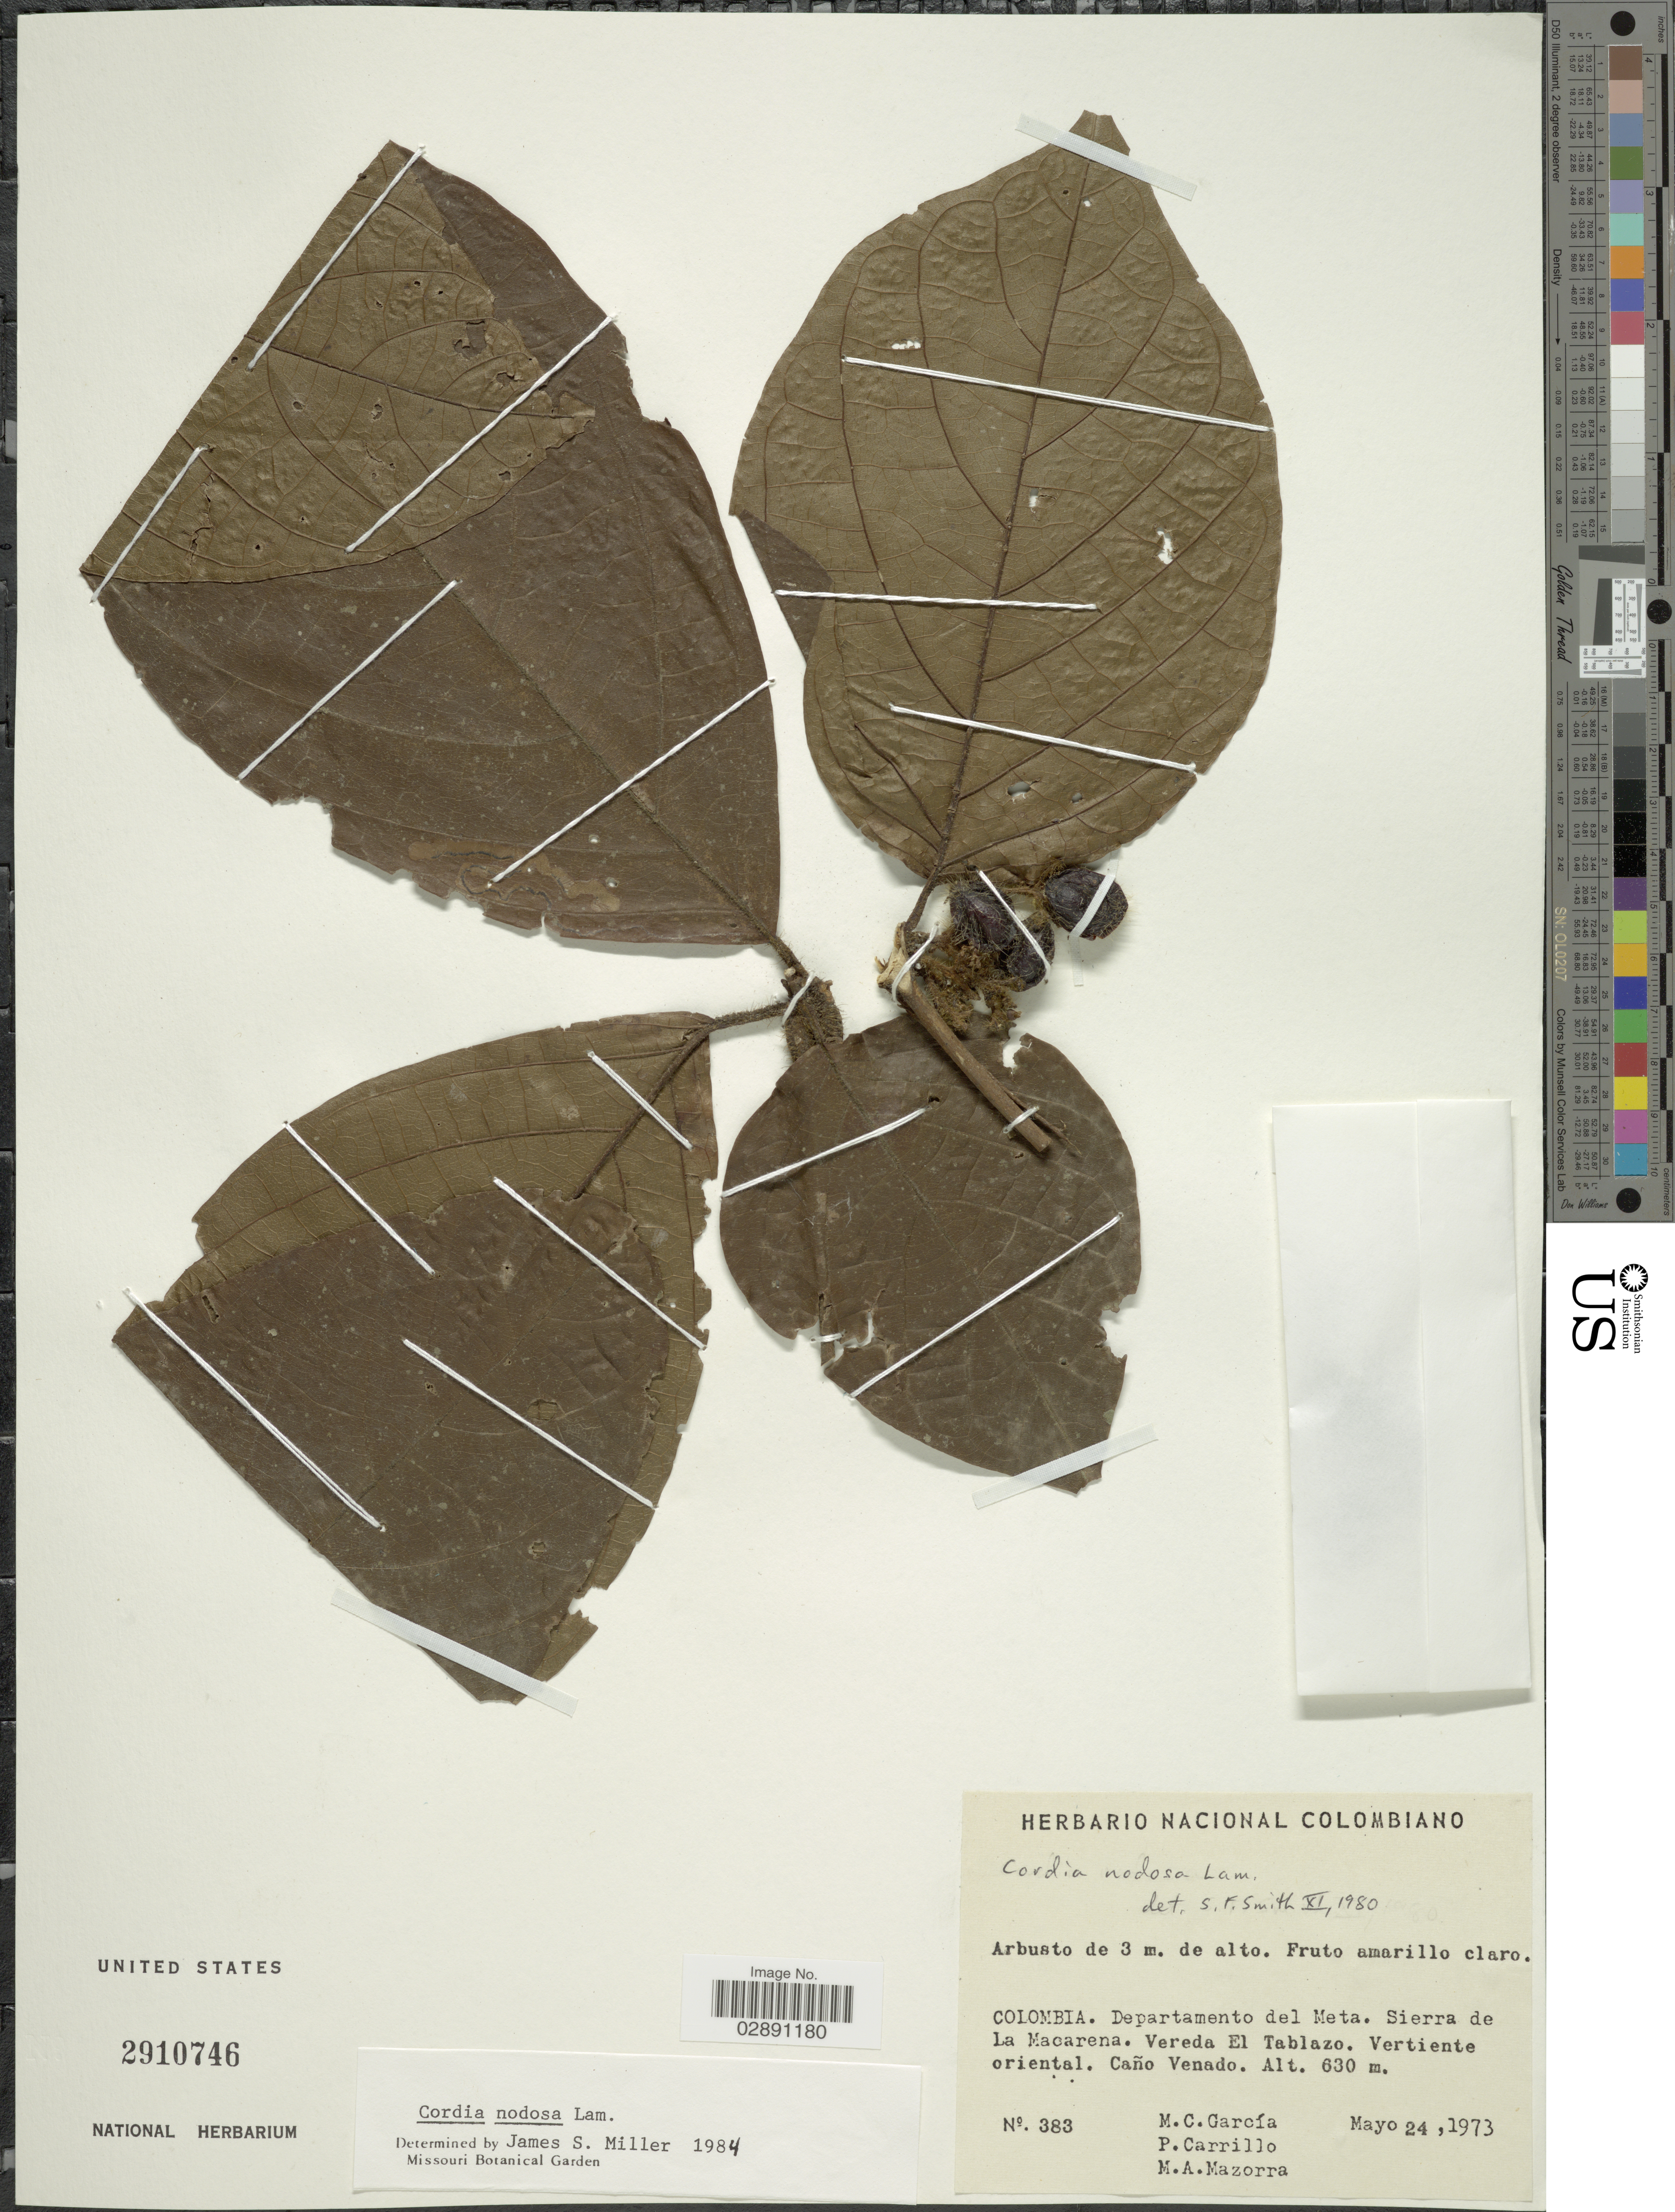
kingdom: Plantae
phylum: Tracheophyta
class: Magnoliopsida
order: Boraginales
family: Cordiaceae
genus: Cordia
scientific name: Cordia nodosa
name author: Lam.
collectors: M. C. García, P. Carrillo & M. Mazorra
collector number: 383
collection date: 1973-05-24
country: Colombia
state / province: Meta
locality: Departamento del Meta. Sierra de La Macarena, Vereda El Tablazo. Vertiente oriental. Caño Venado.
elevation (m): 630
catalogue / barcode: US 2910746